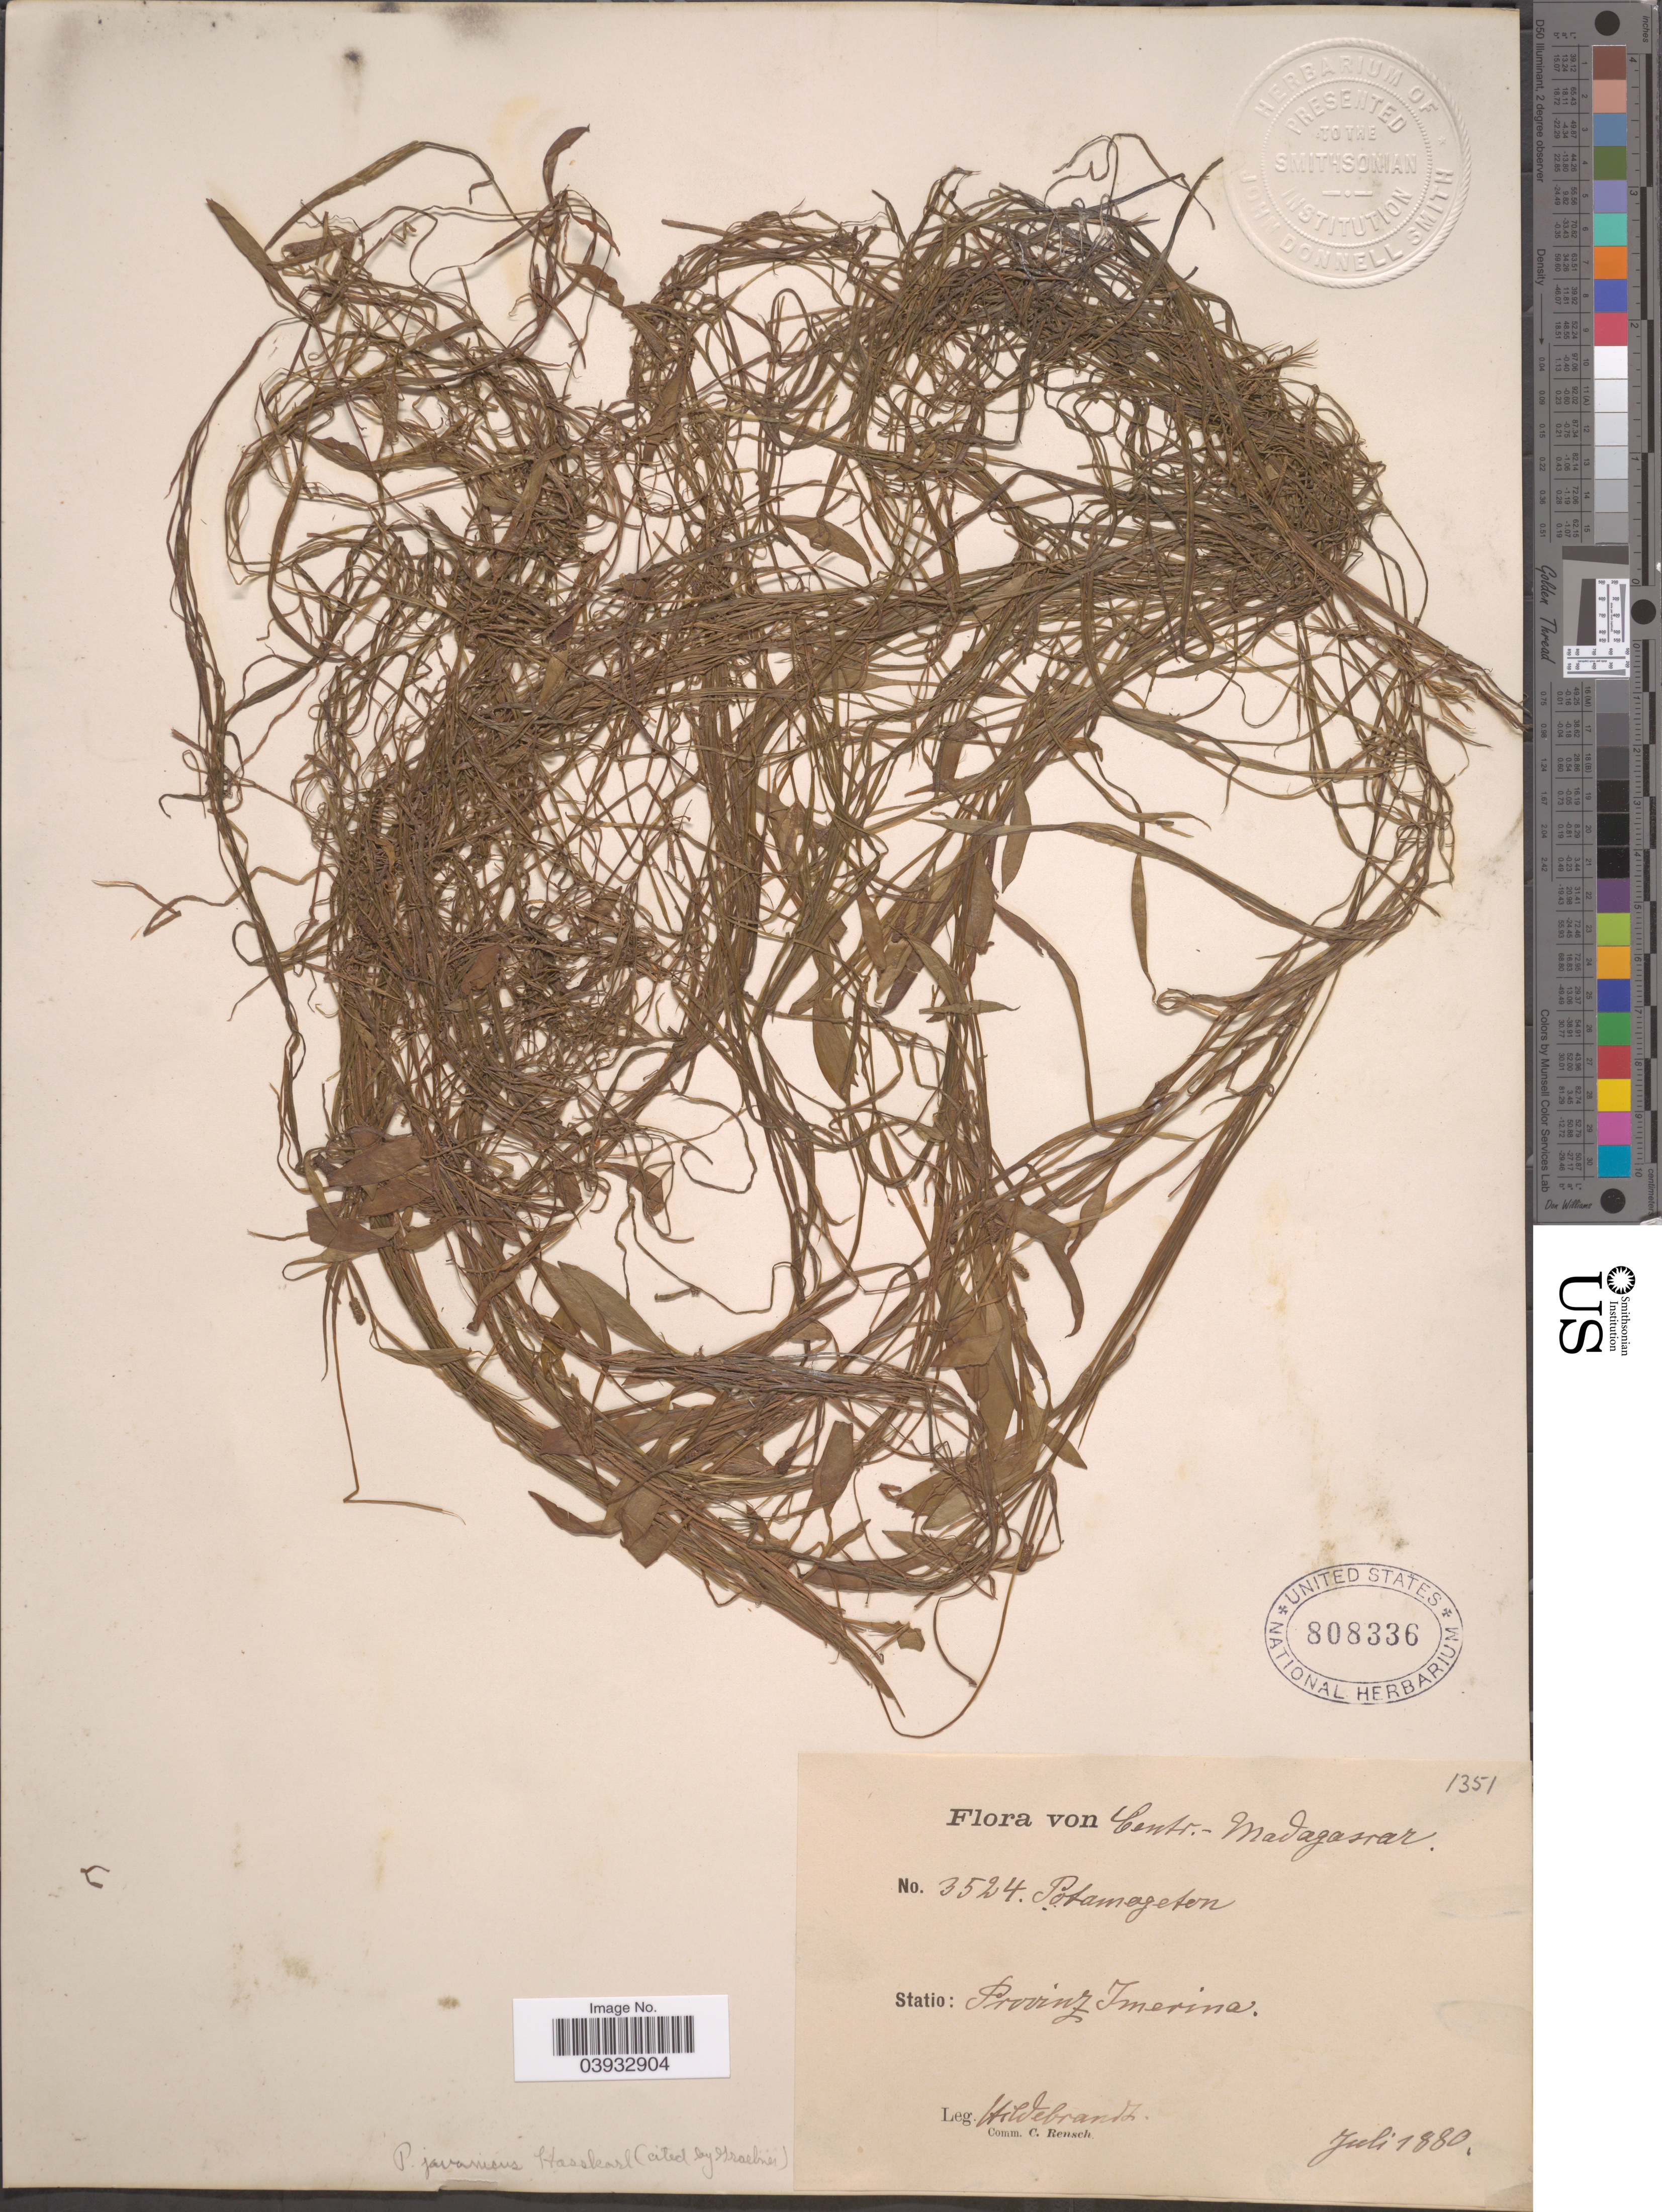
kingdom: Plantae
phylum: Tracheophyta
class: Liliopsida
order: Alismatales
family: Potamogetonaceae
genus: Potamogeton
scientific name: Potamogeton javanicus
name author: Hassk.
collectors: J. Hildebrandt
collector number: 1351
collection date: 1880-07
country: Madagascar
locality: Centr.-Madagascar. Statio: Provinz Imerina.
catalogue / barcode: US 808336